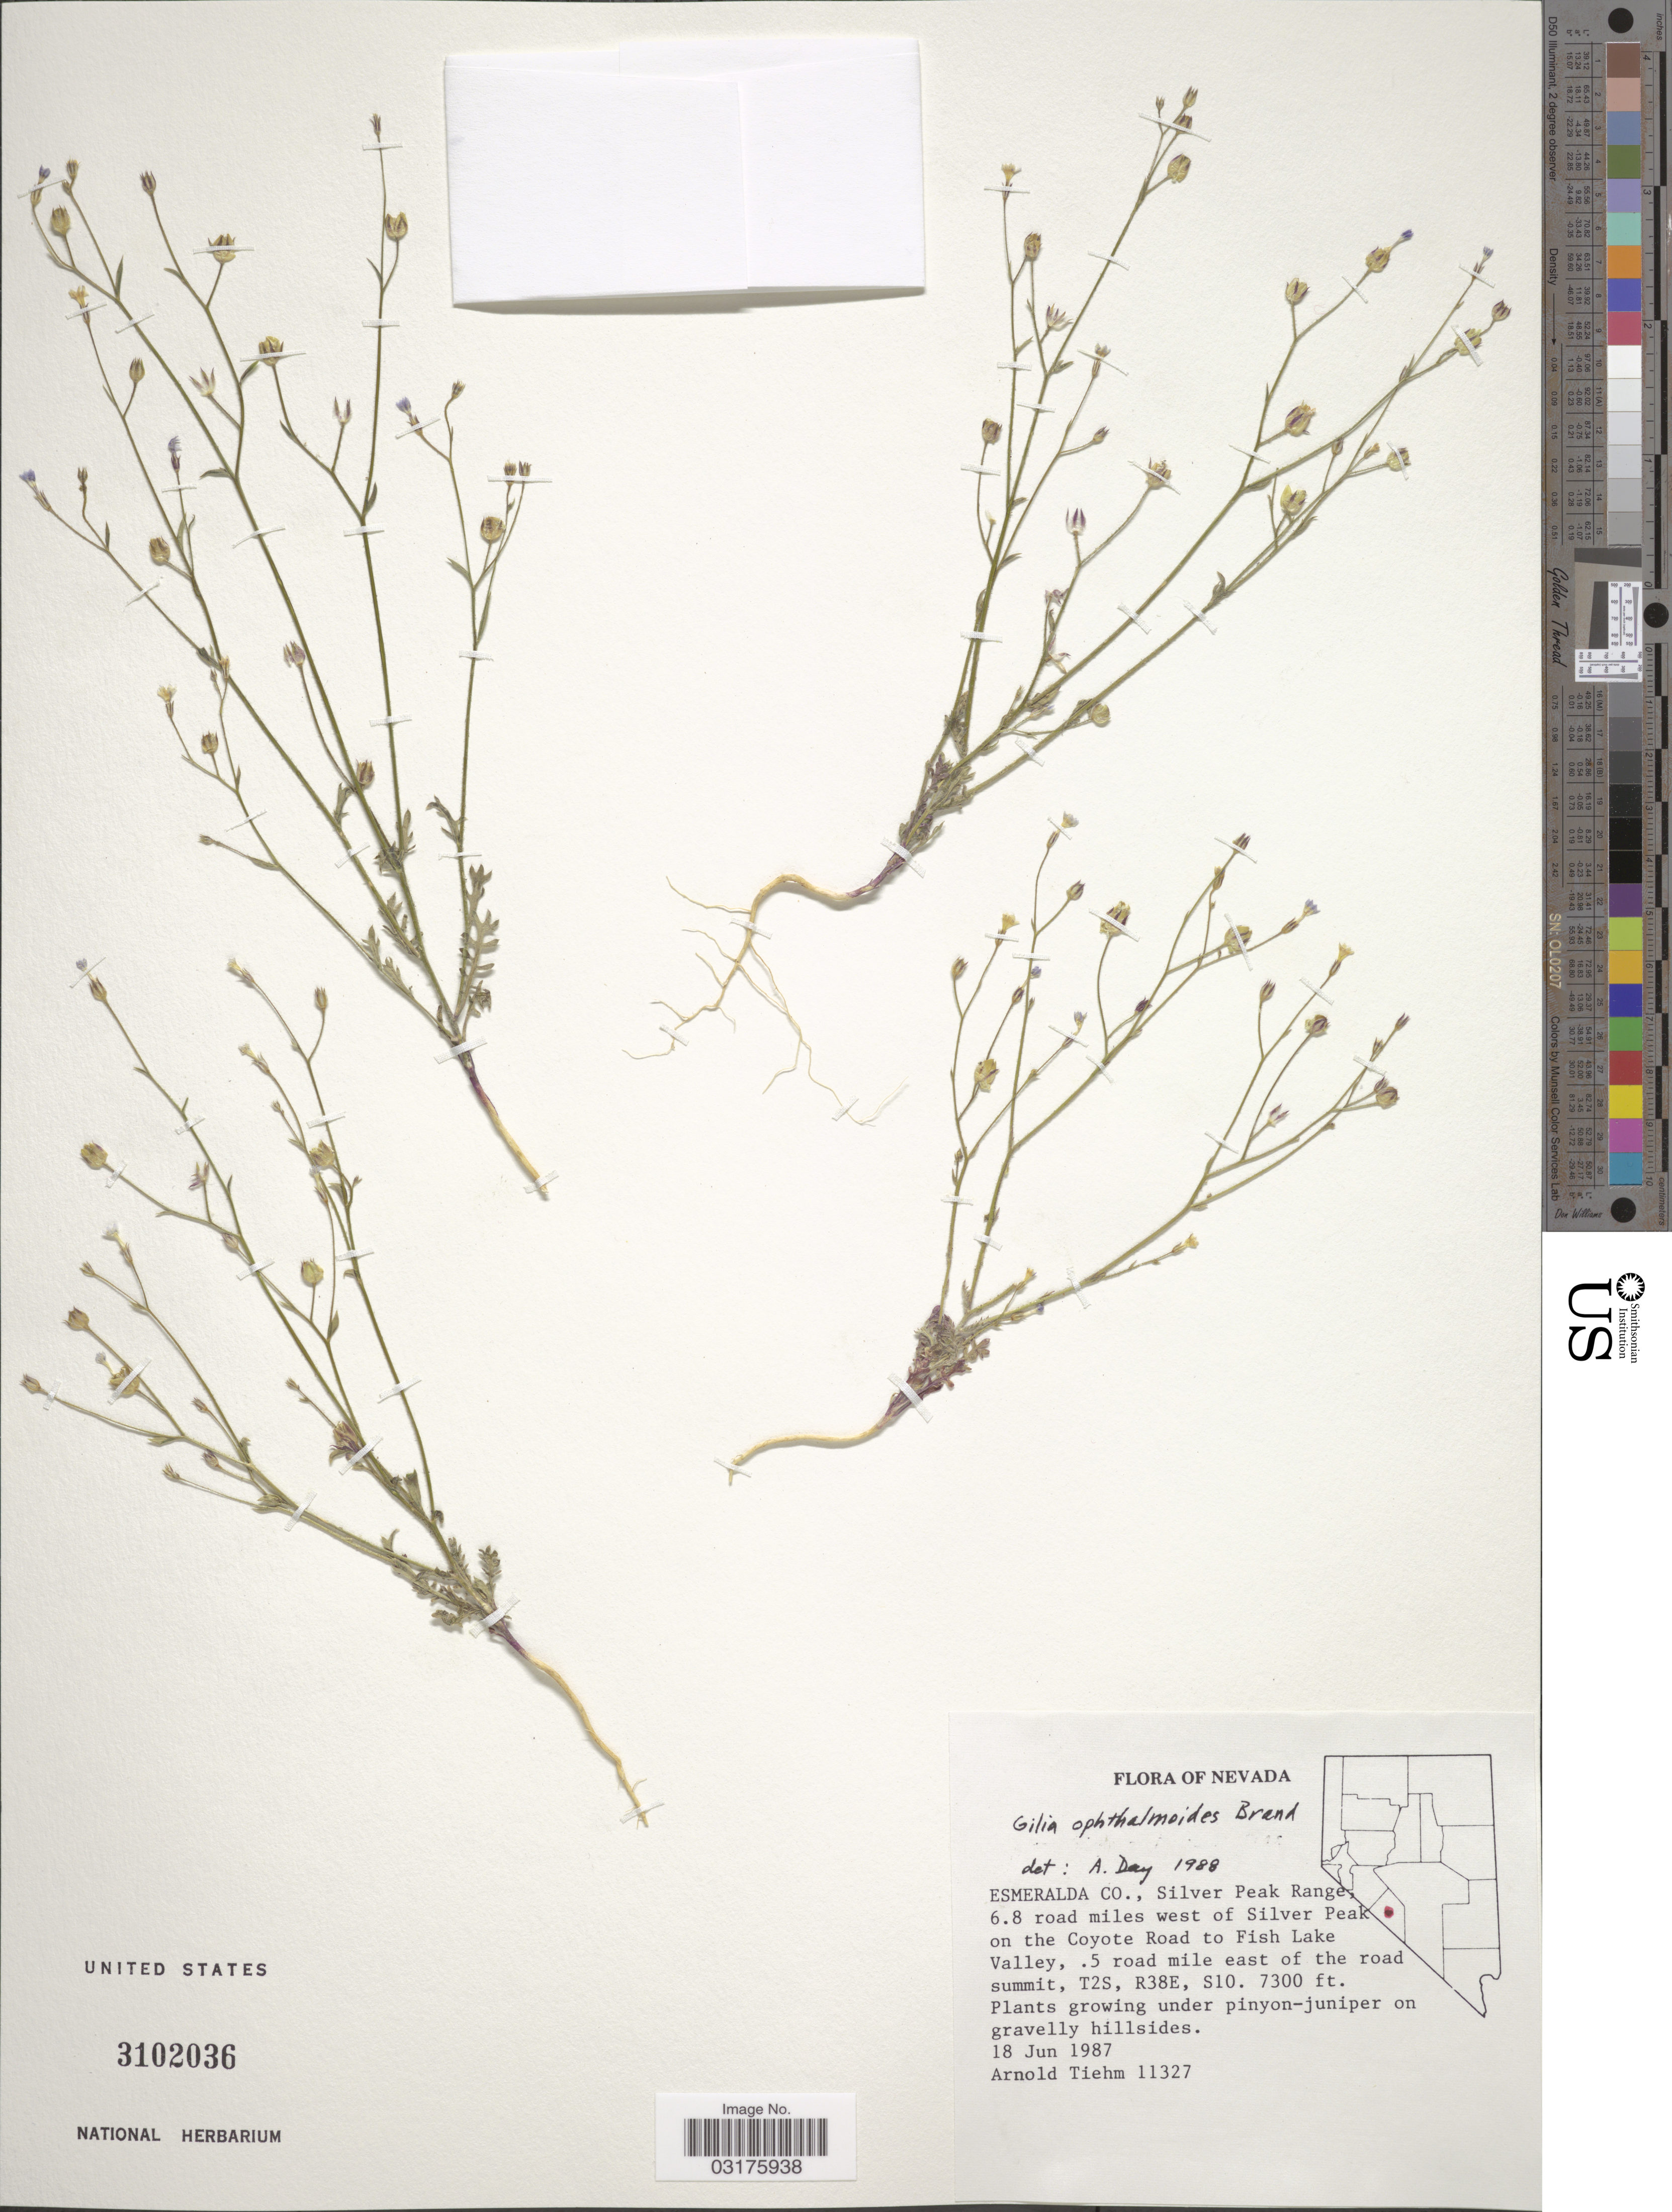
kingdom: Plantae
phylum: Tracheophyta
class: Magnoliopsida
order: Ericales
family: Polemoniaceae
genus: Gilia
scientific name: Gilia ophthalmoides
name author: Brand in Engl.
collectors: A. Tiehm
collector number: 11327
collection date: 1987-06-18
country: United States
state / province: Nevada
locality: Esmeralda Co., Silver Peak Range, 6.8 road miles west of Silver Peak on the Coyote Road to Fish Lake Valley, .5 road mile east of the road summit, T2S, R38E, S10.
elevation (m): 2225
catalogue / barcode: US 3102036